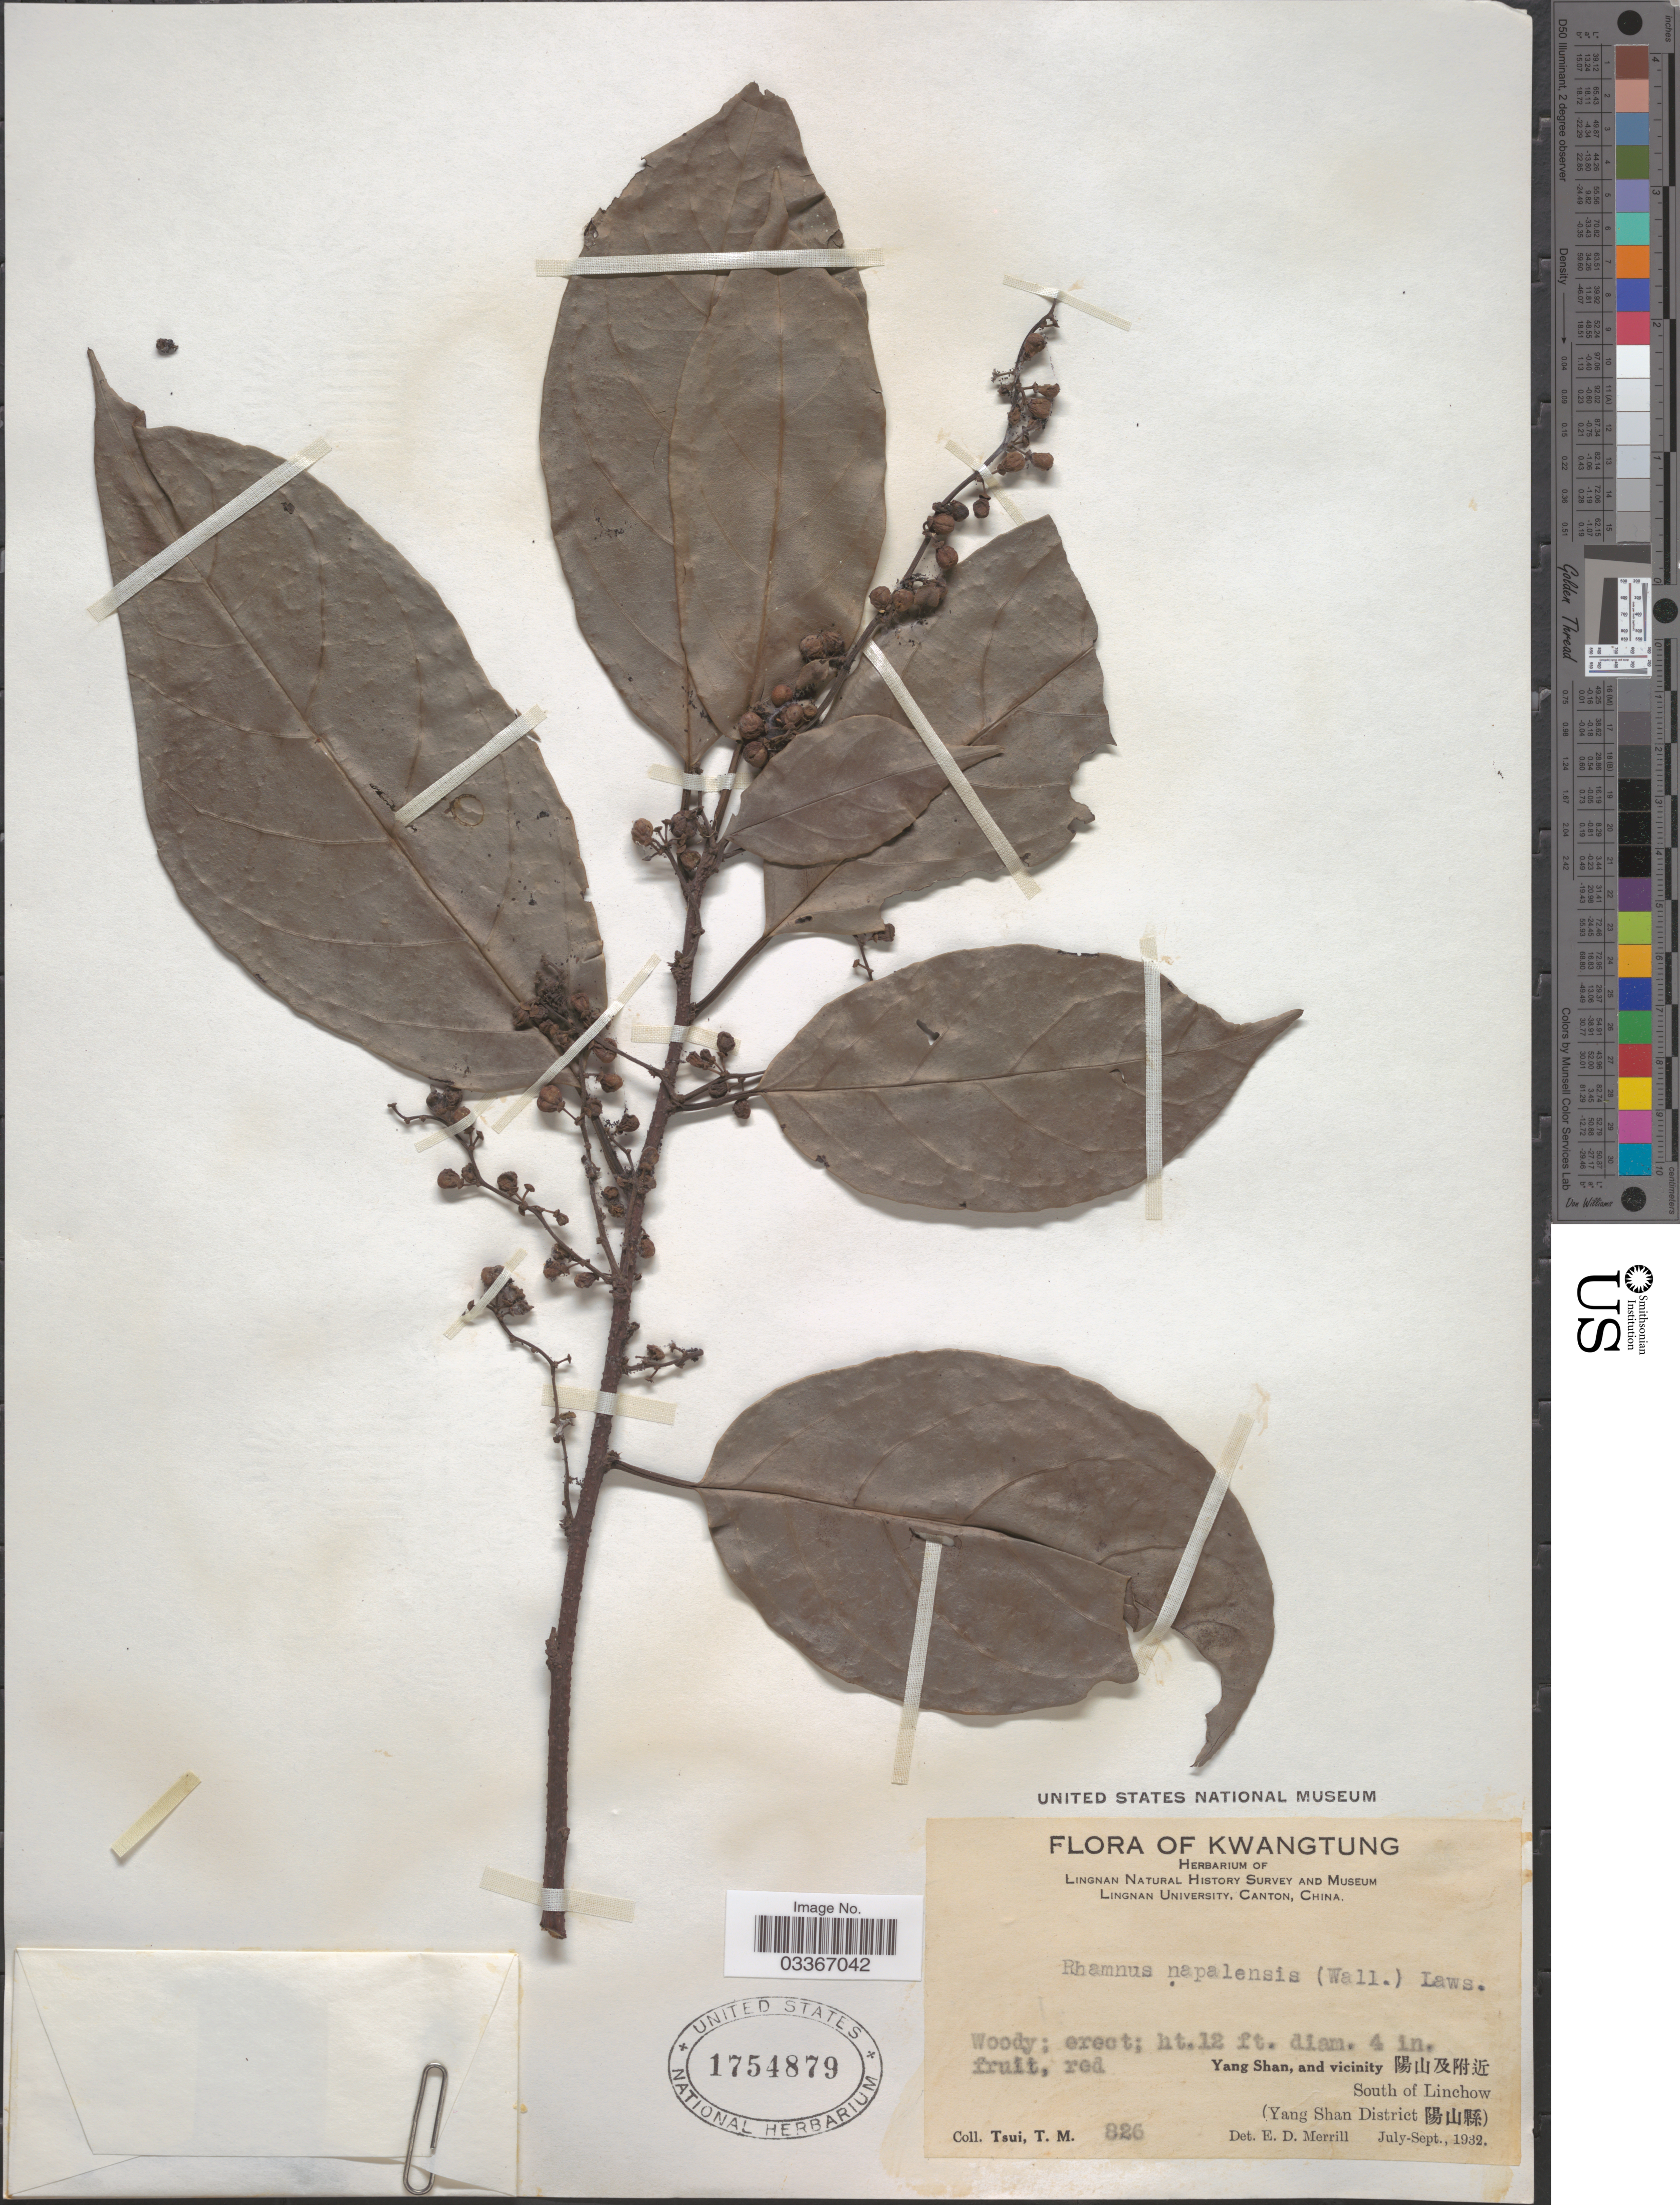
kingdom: Plantae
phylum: Tracheophyta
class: Magnoliopsida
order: Rosales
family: Rhamnaceae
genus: Rhamnus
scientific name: Rhamnus nepalensis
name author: (Wall.) M.A. Lawson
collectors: T. Tsui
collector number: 826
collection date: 1932-07/1932-09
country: China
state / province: Guangdong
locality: Kwangtung. Yang Shan, and vicinity X. South of Linchow (Yang Shan District X).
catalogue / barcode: US 1754879